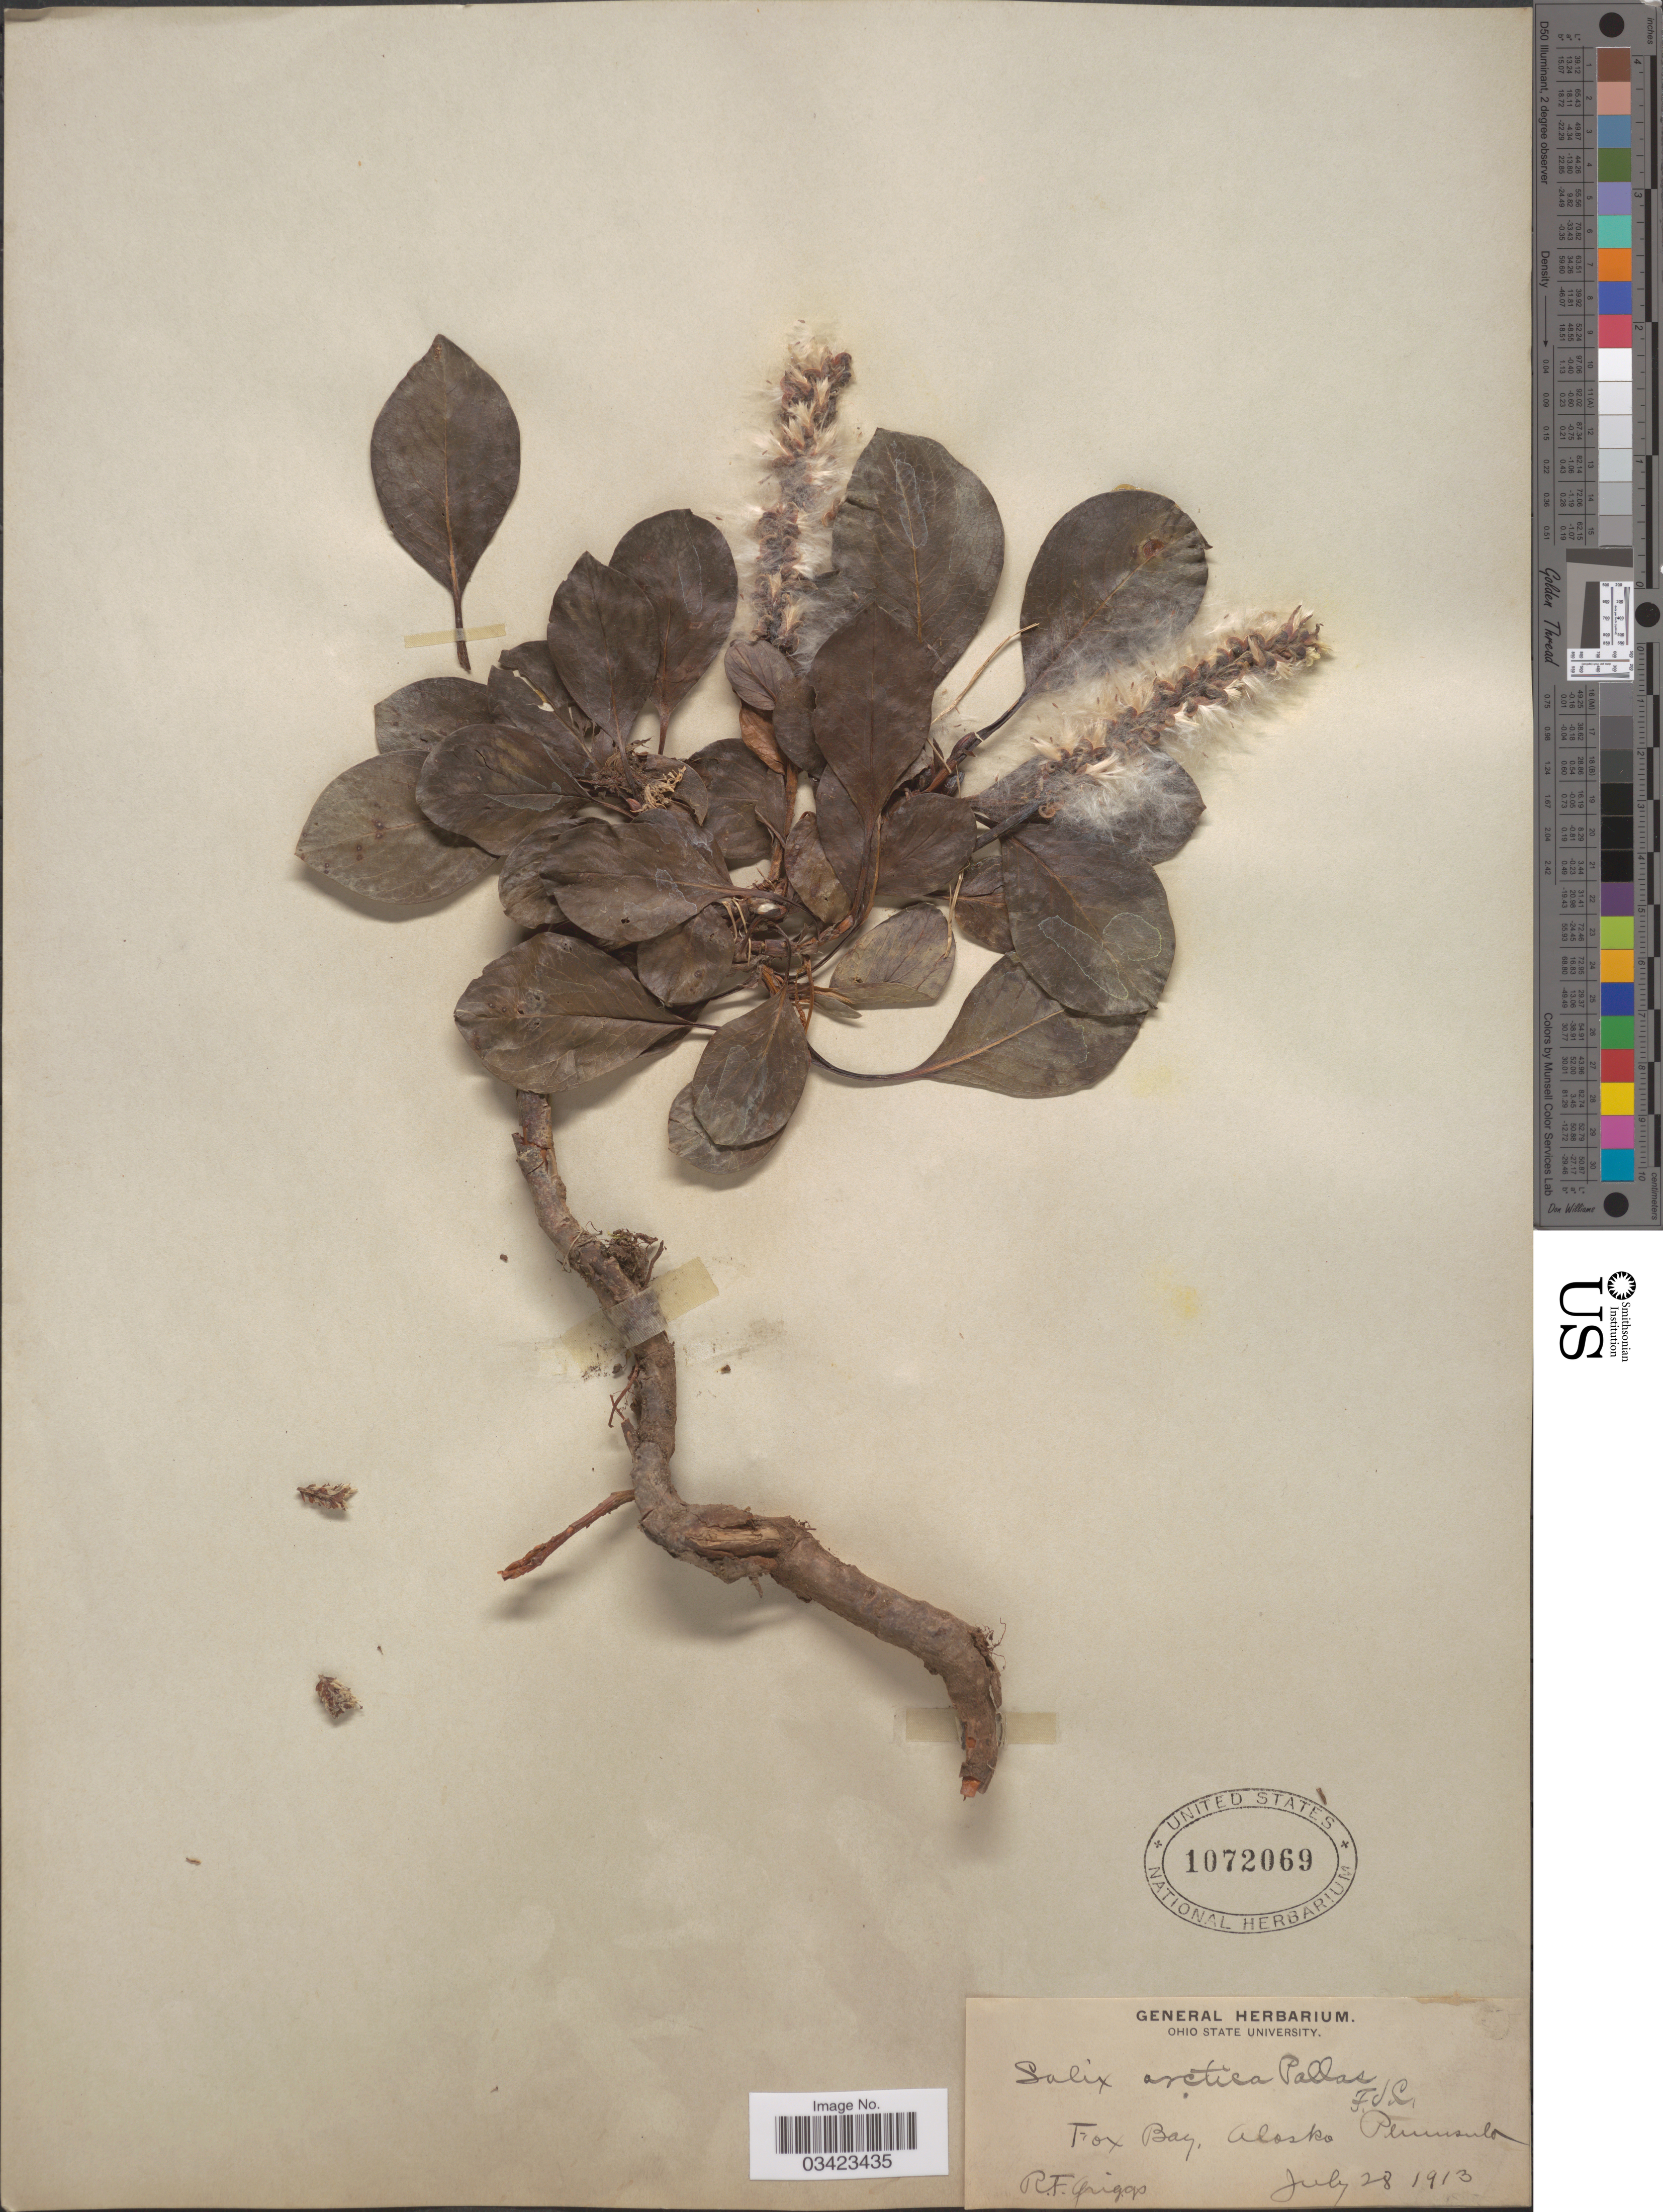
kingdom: Plantae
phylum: Tracheophyta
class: Magnoliopsida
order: Malpighiales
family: Salicaceae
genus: Salix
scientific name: Salix arctica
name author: Pall.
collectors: R. F. Griggs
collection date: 1913-07-28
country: United States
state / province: Alaska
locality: Fox Bay, Alaska Peninsula.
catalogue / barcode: US 1072069